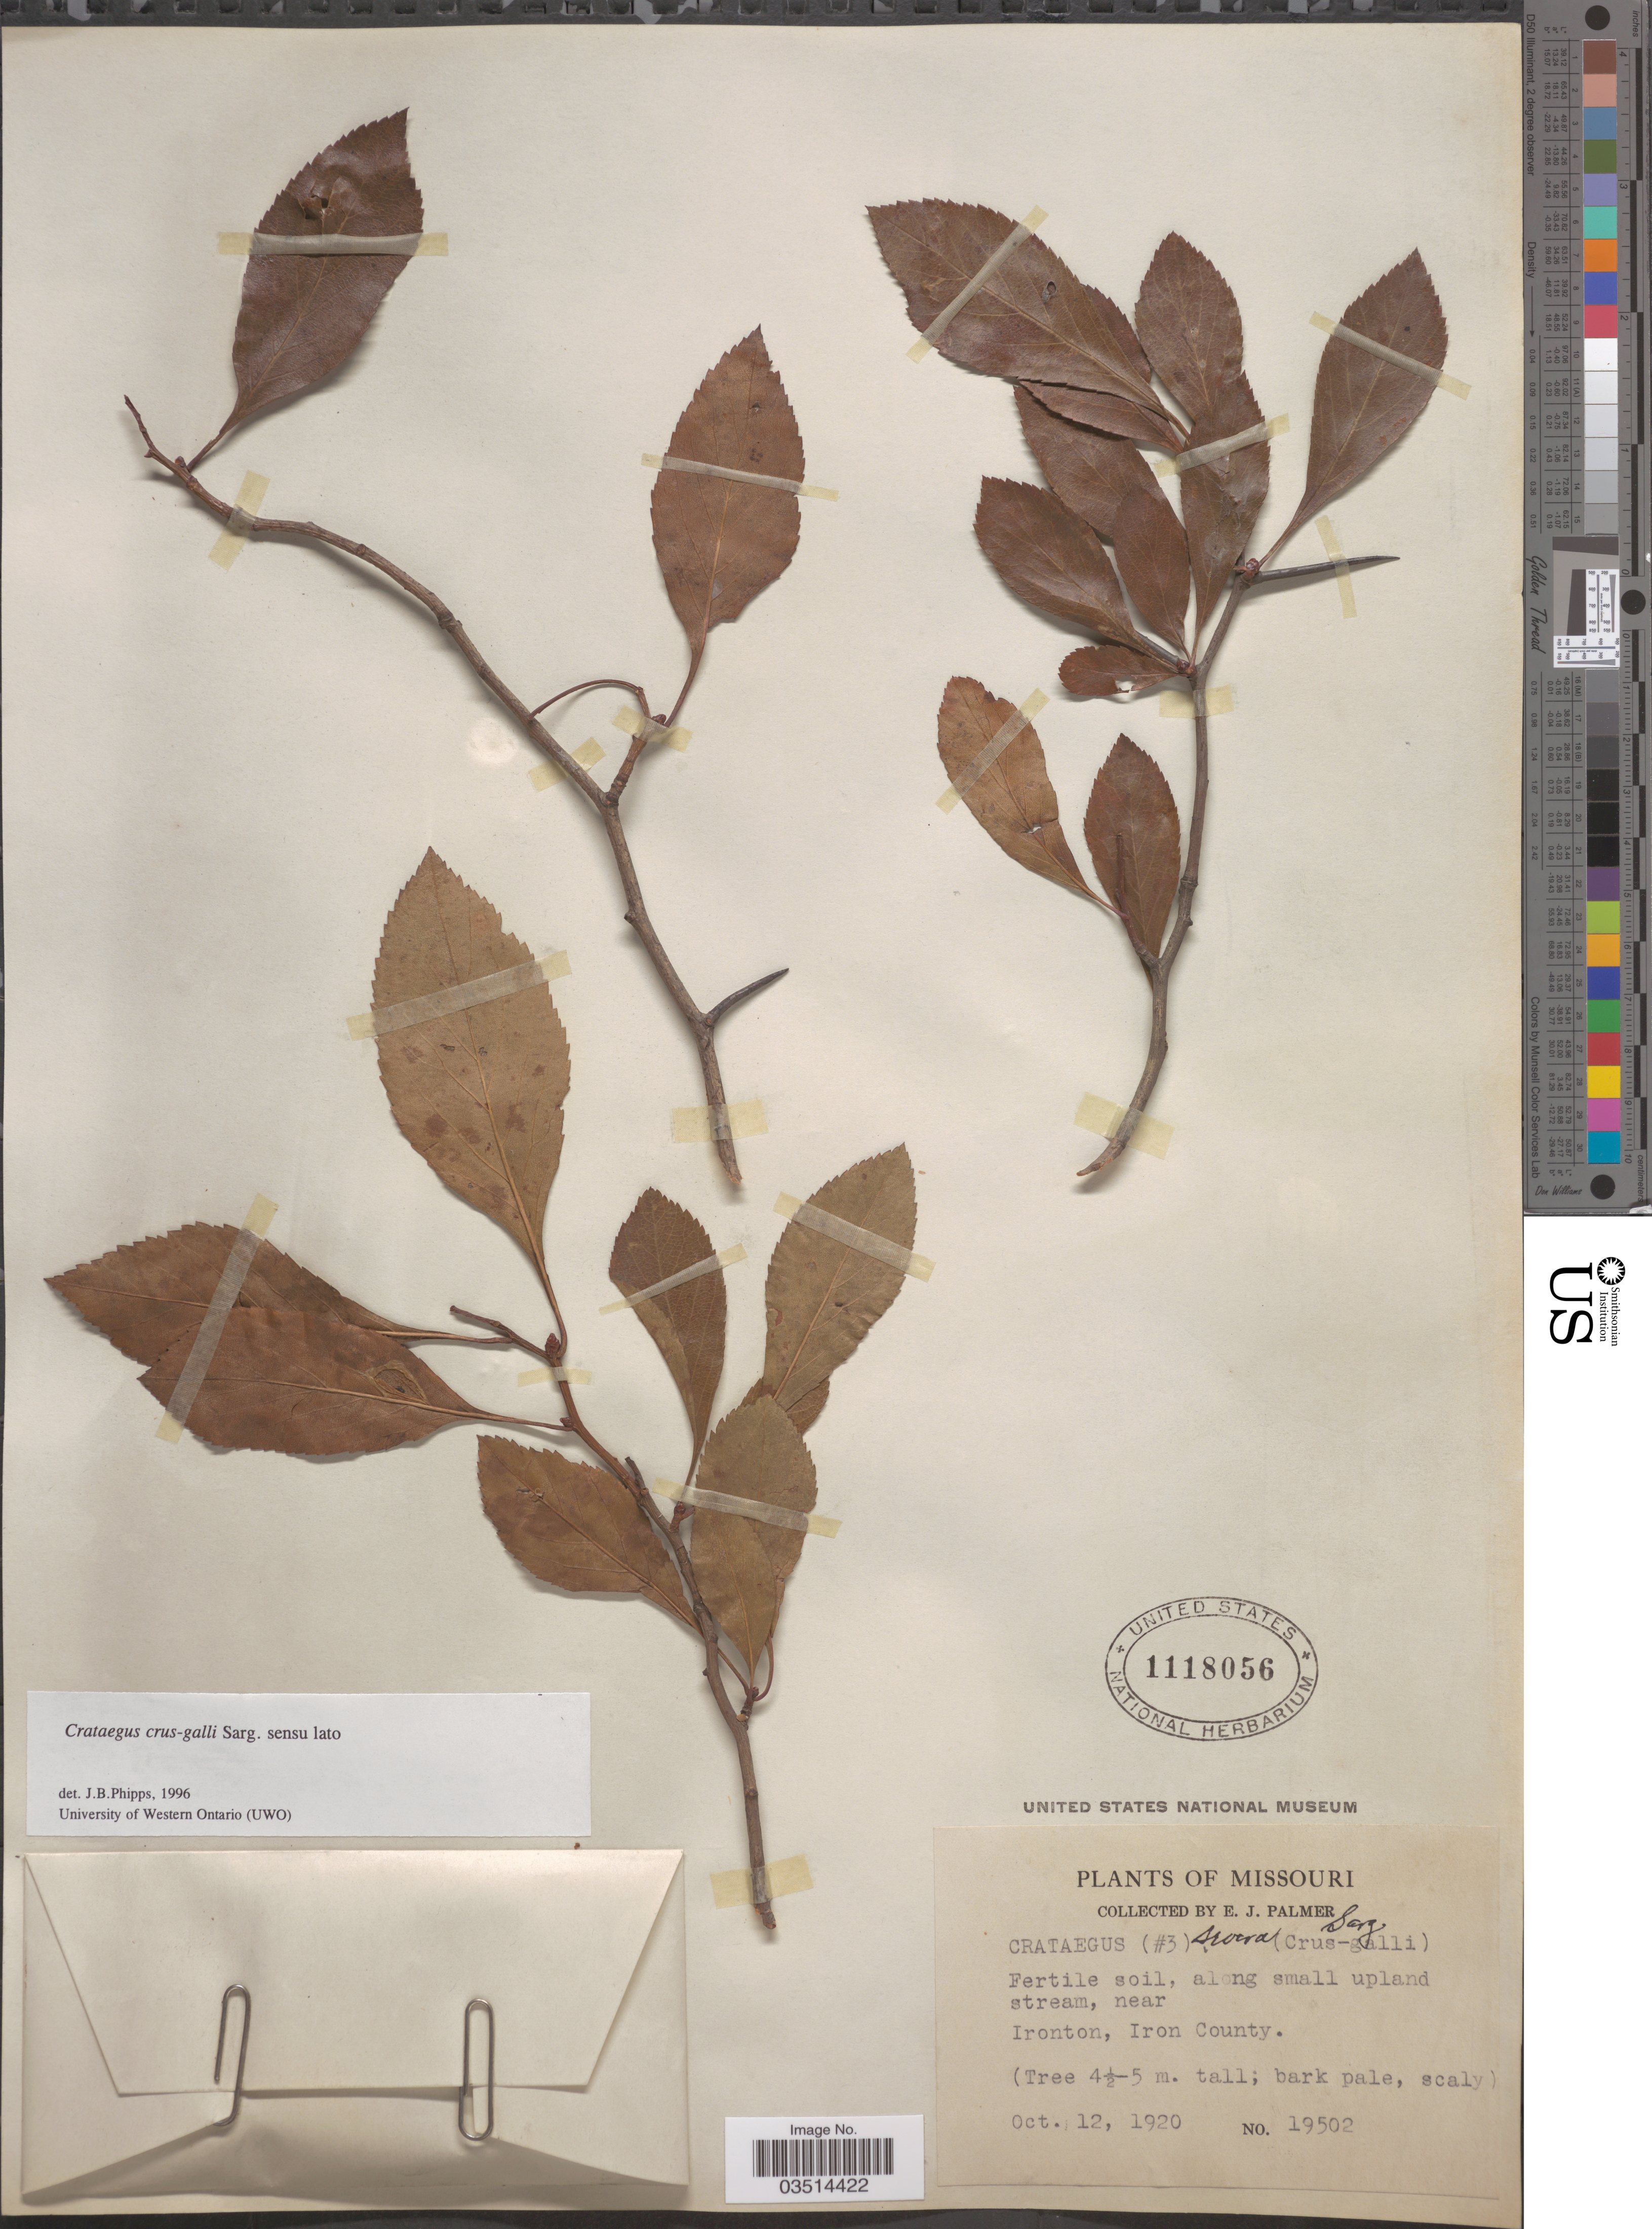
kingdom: Plantae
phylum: Tracheophyta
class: Magnoliopsida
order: Rosales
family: Rosaceae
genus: Crataegus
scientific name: Crataegus crus-galli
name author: L.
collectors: E. J. Palmer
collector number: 19502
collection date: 1920-10-12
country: United States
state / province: Missouri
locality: Along small upland stream, near Ironton, Iron County.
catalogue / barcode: US 1118056